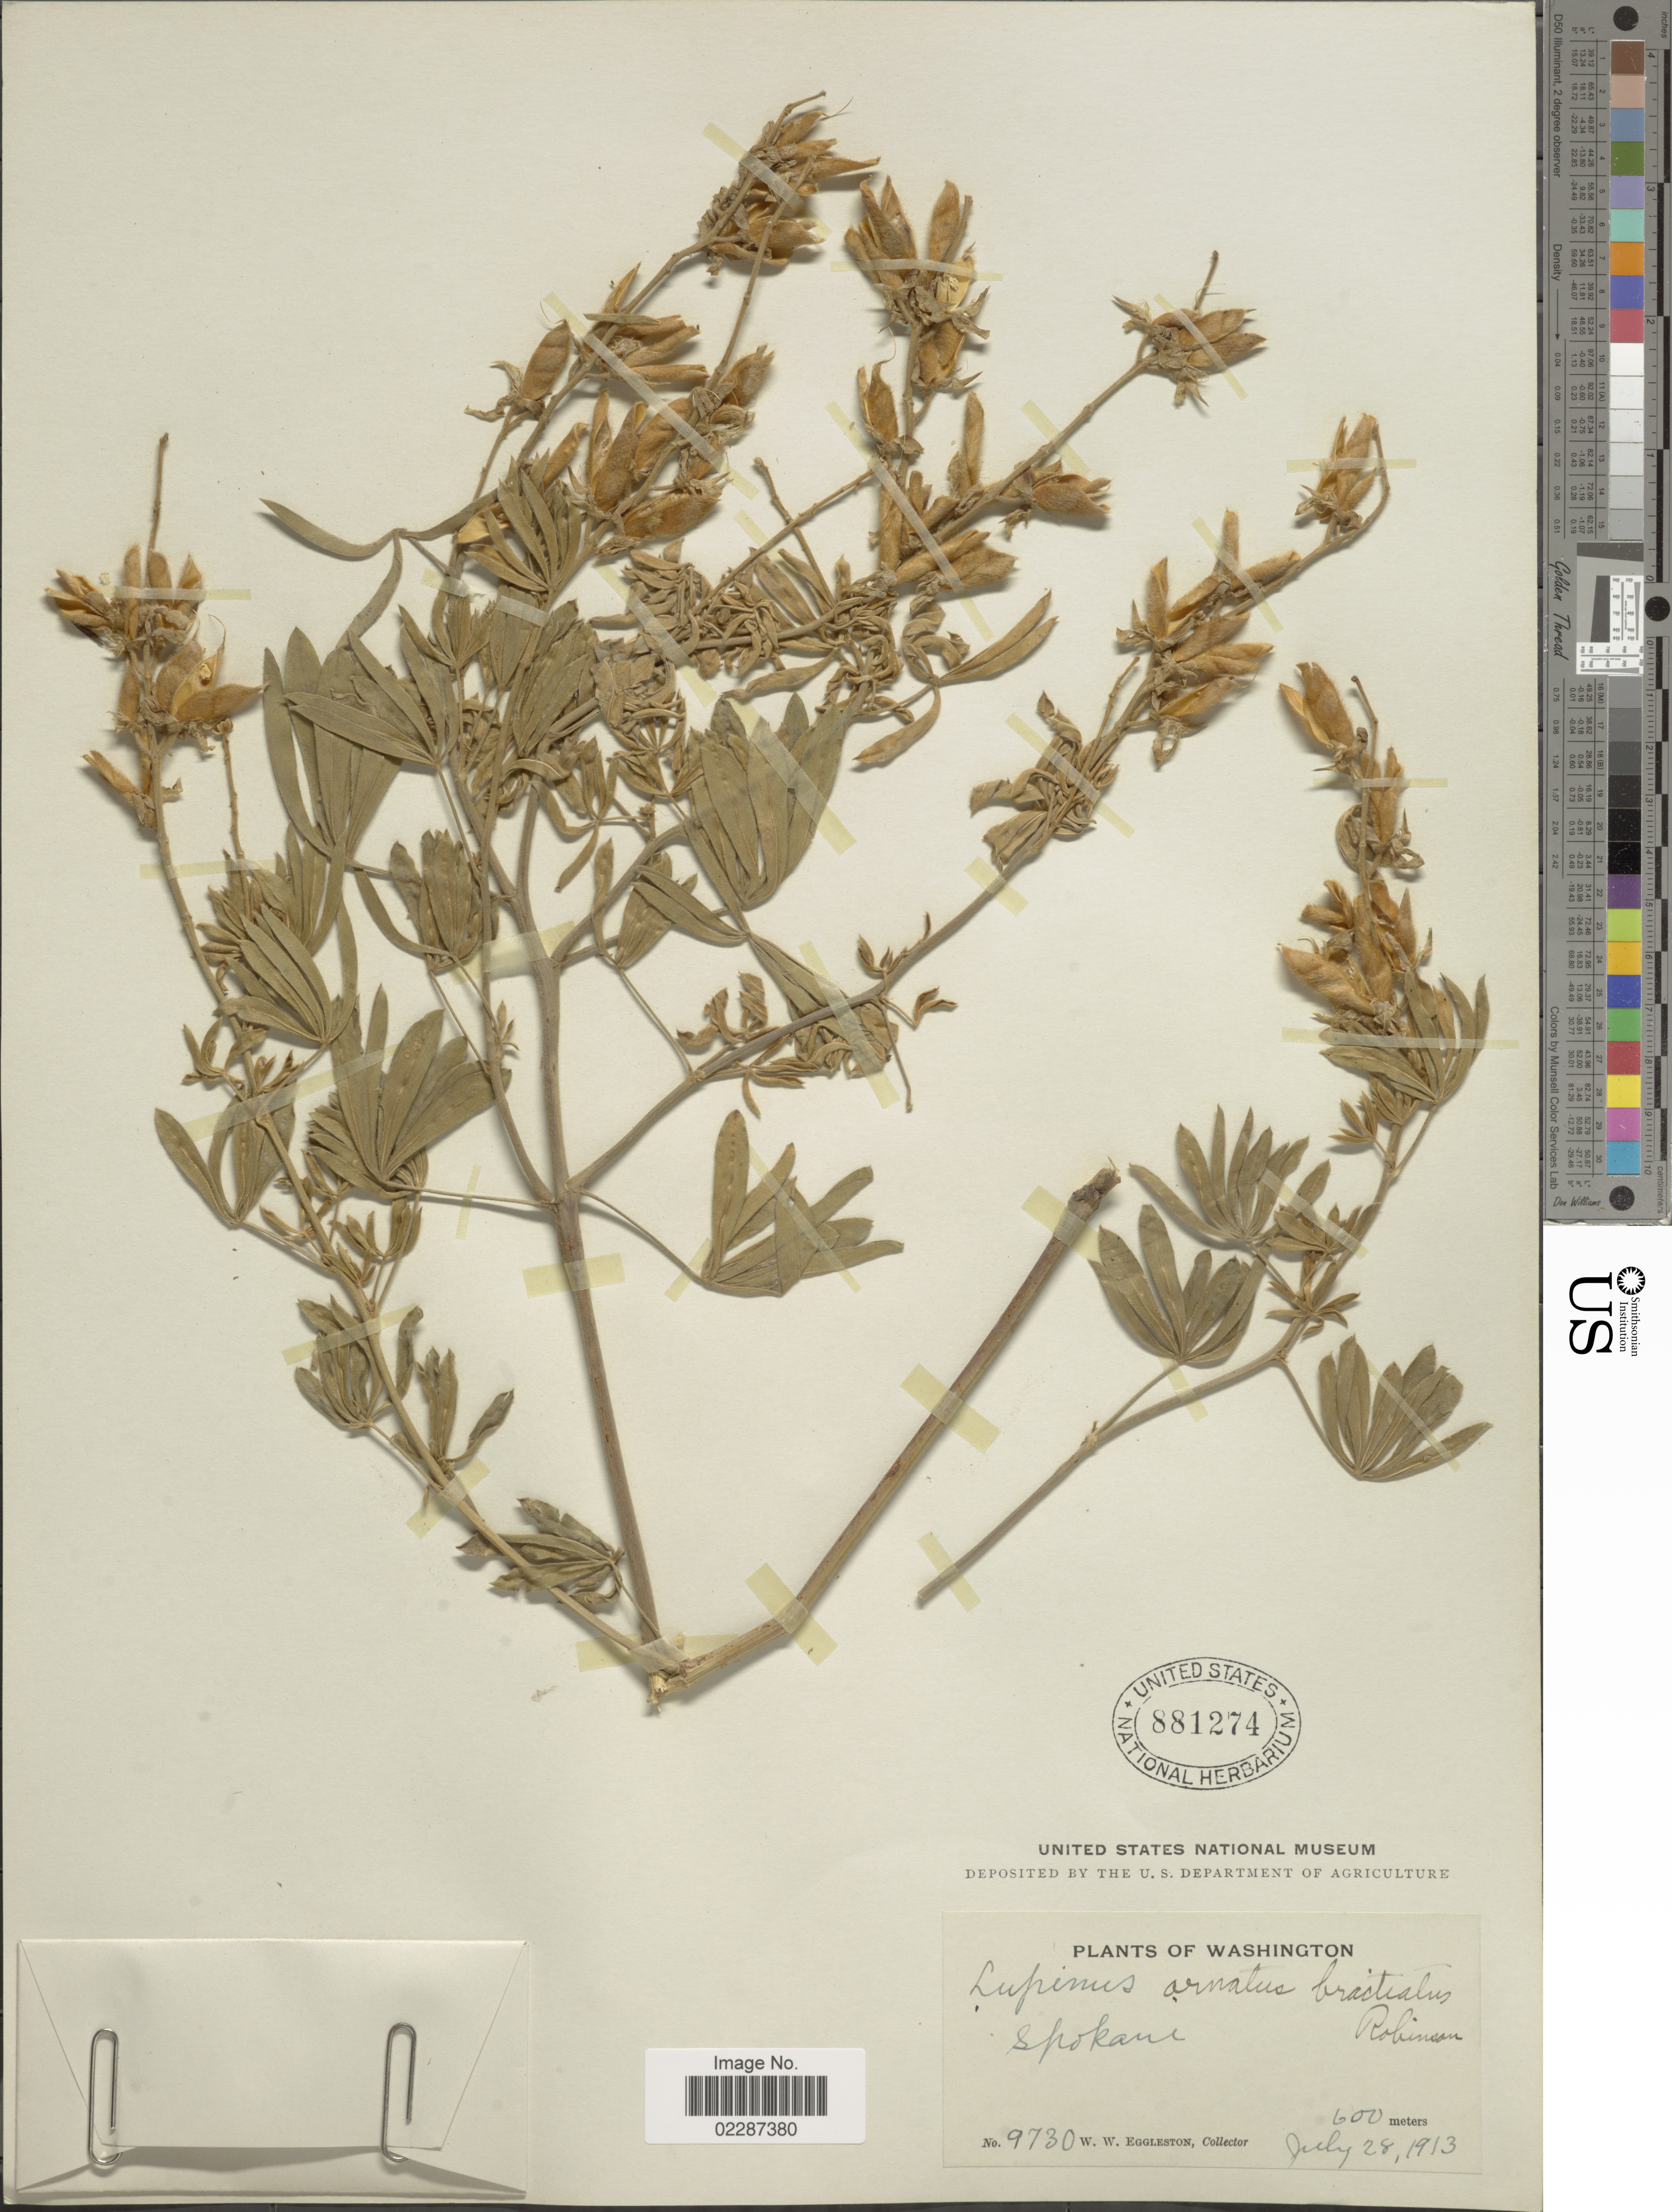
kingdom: Plantae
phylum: Tracheophyta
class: Magnoliopsida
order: Fabales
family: Fabaceae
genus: Lupinus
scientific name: Lupinus sericeus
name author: Pursh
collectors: W. W. Eggleston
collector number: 9730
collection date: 1913-07-28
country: United States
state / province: Washington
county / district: Spokane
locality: Spokane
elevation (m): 600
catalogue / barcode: US 881274